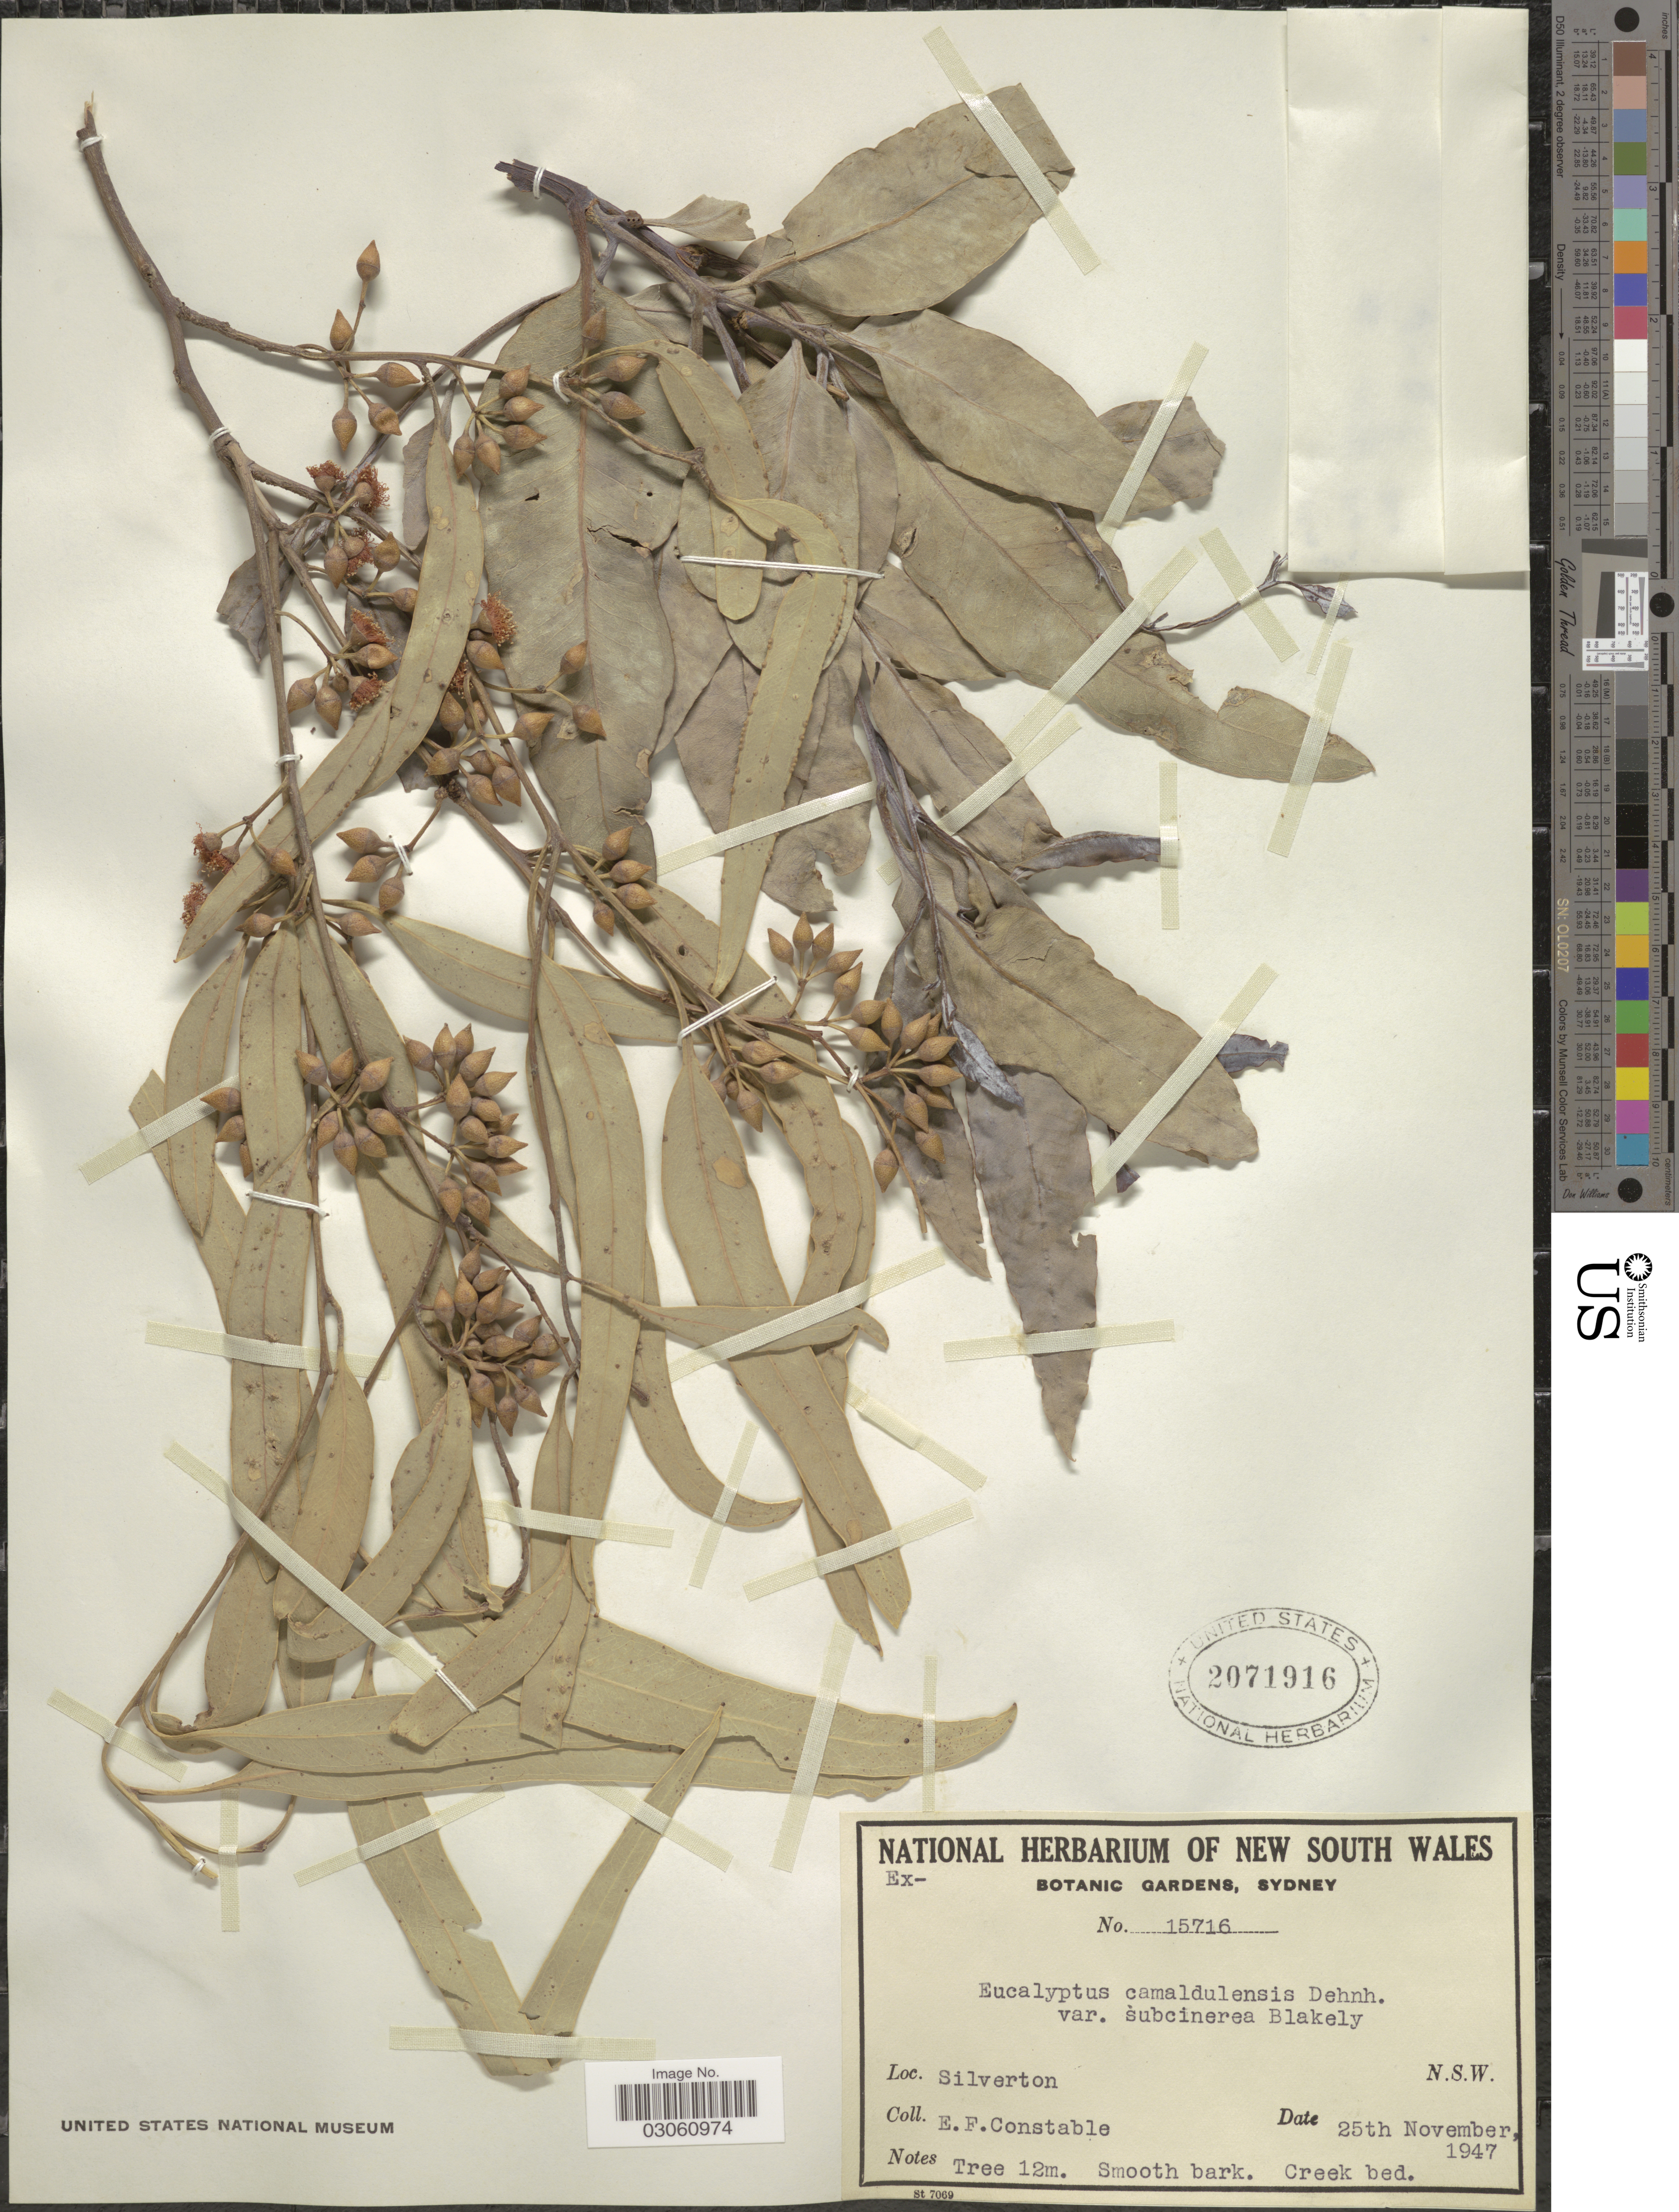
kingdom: Plantae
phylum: Tracheophyta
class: Magnoliopsida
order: Myrtales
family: Myrtaceae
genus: Eucalyptus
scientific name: Eucalyptus camaldulensis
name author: Dehnh.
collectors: E. F. Constable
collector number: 15716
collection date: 1947-11-25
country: Australia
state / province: New South Wales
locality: Silverton, N.S.W.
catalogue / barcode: US 2071916